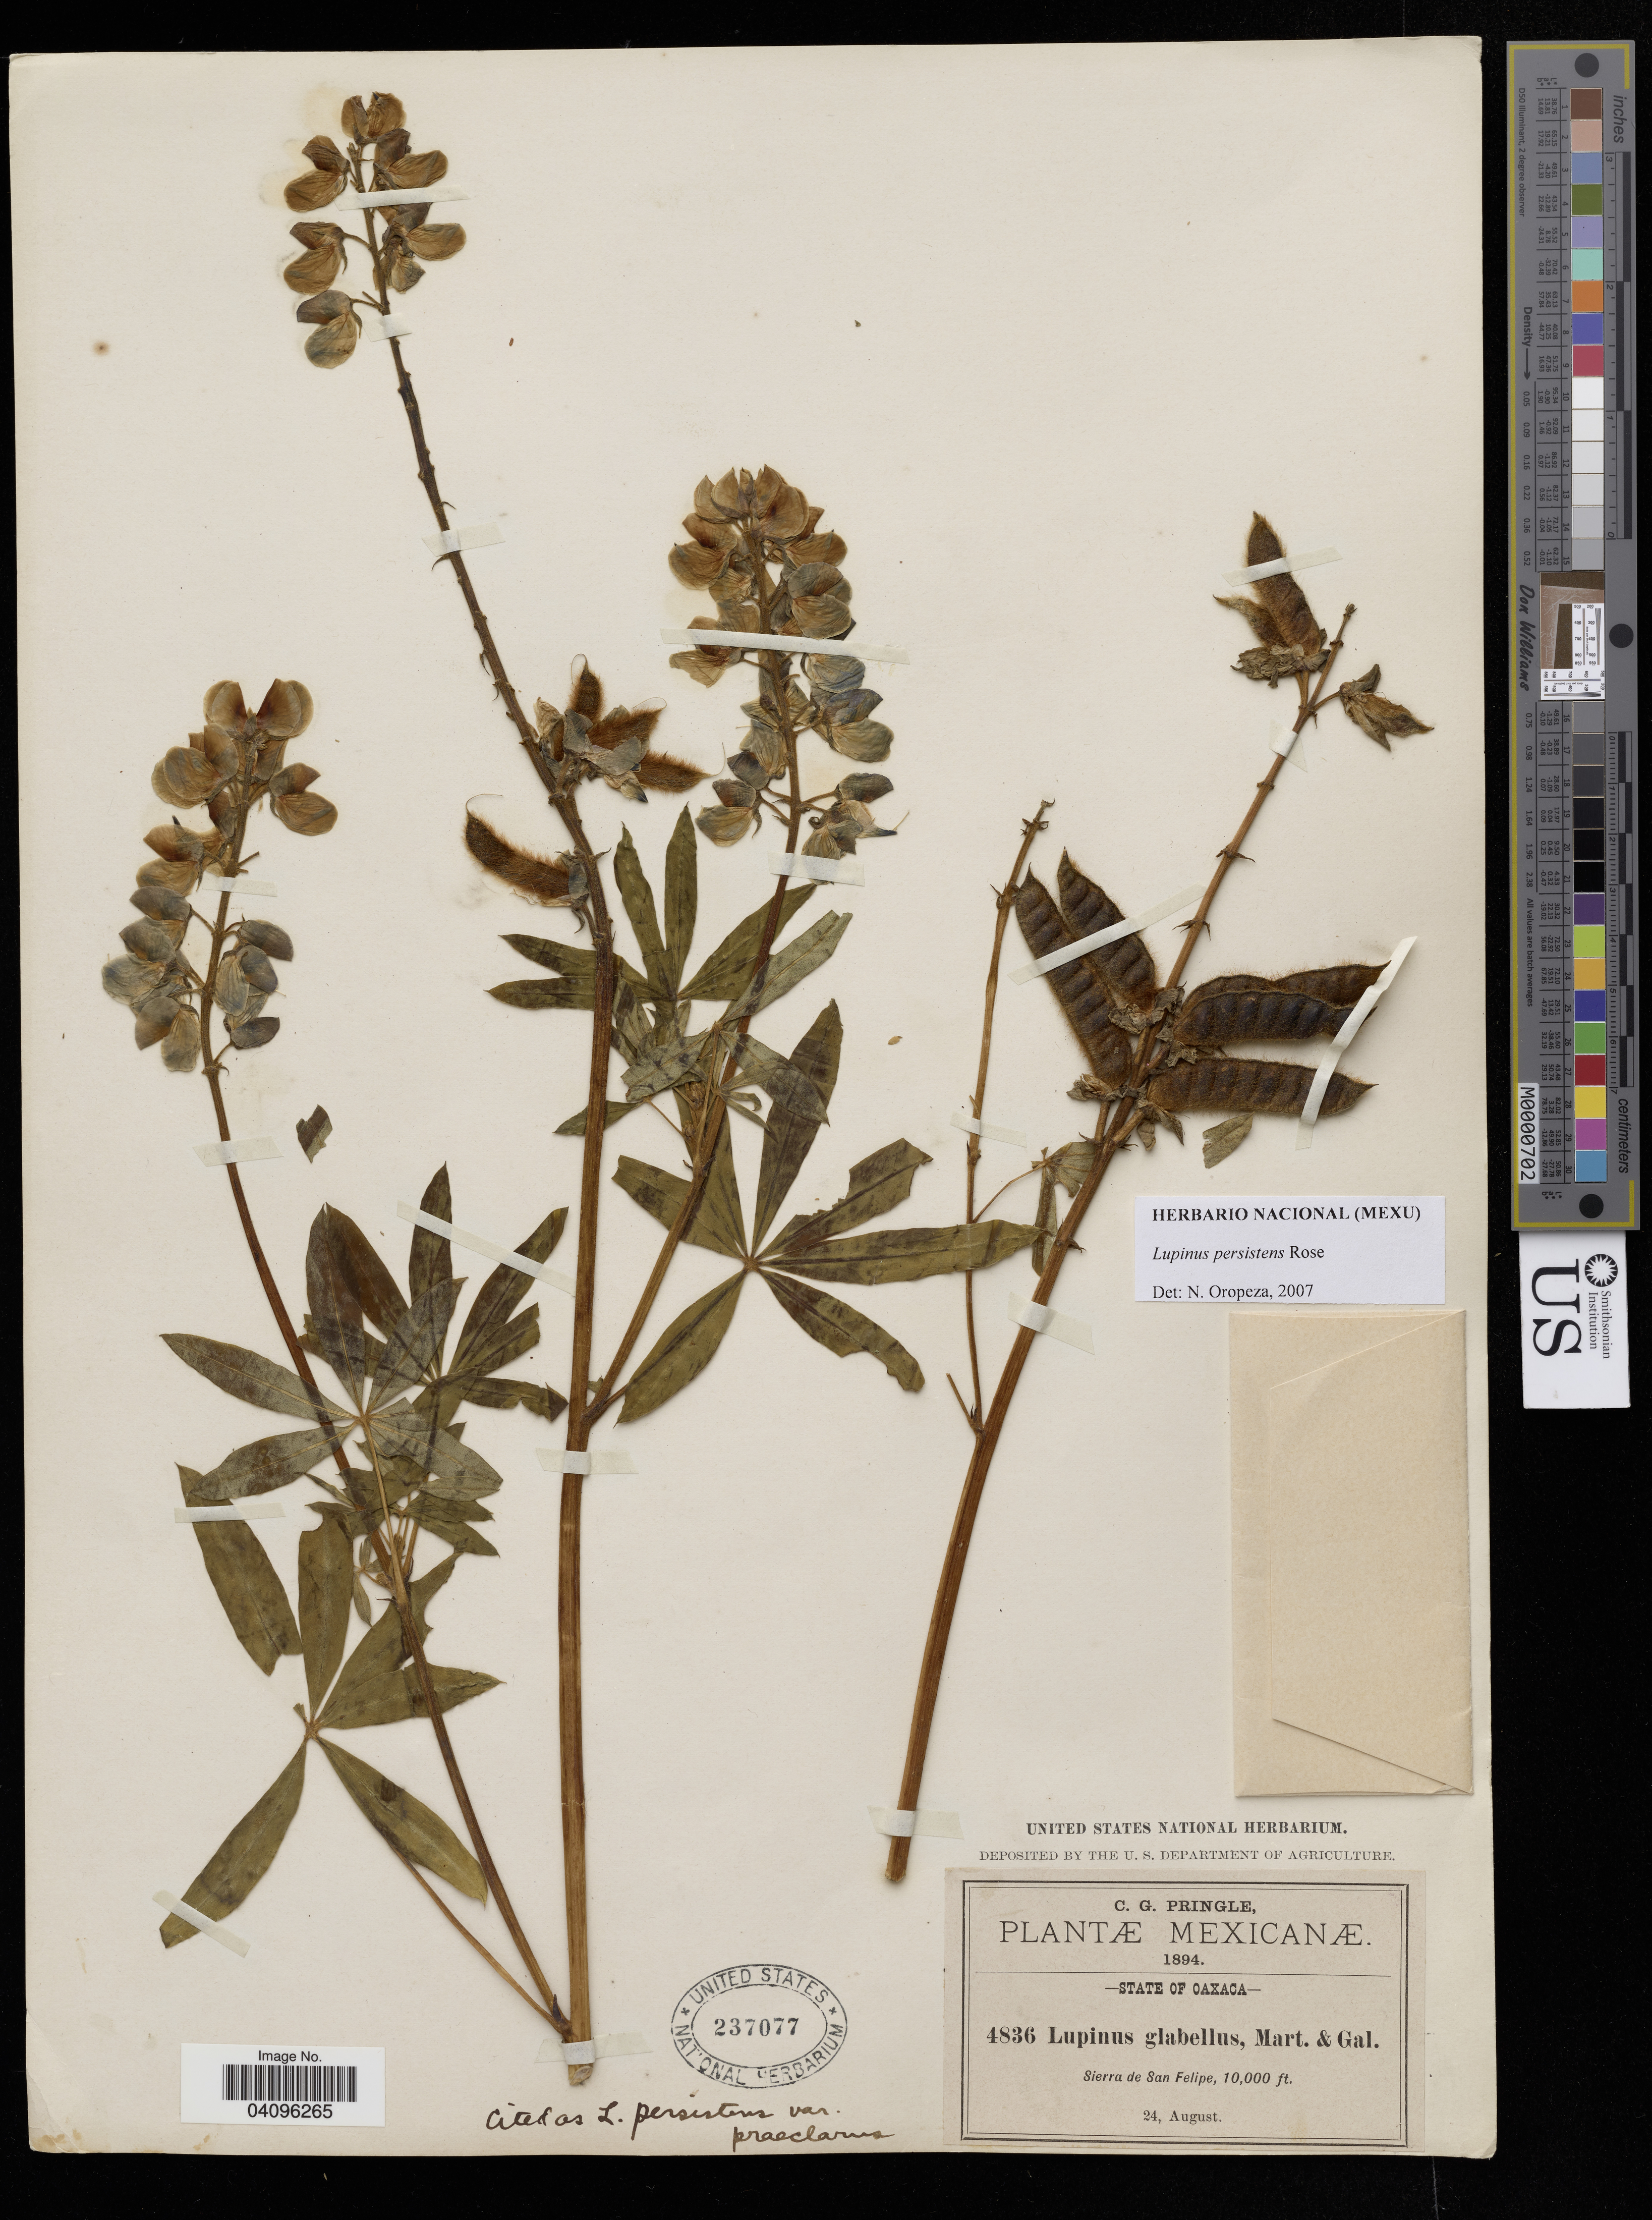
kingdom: Plantae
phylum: Tracheophyta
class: Magnoliopsida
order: Fabales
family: Fabaceae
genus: Lupinus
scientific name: Lupinus persistens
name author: Rose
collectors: C. G. Pringle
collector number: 4836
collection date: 1894-08-24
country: Mexico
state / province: Oaxaca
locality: Sierra de San Felipe.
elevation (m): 3048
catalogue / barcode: US 237077